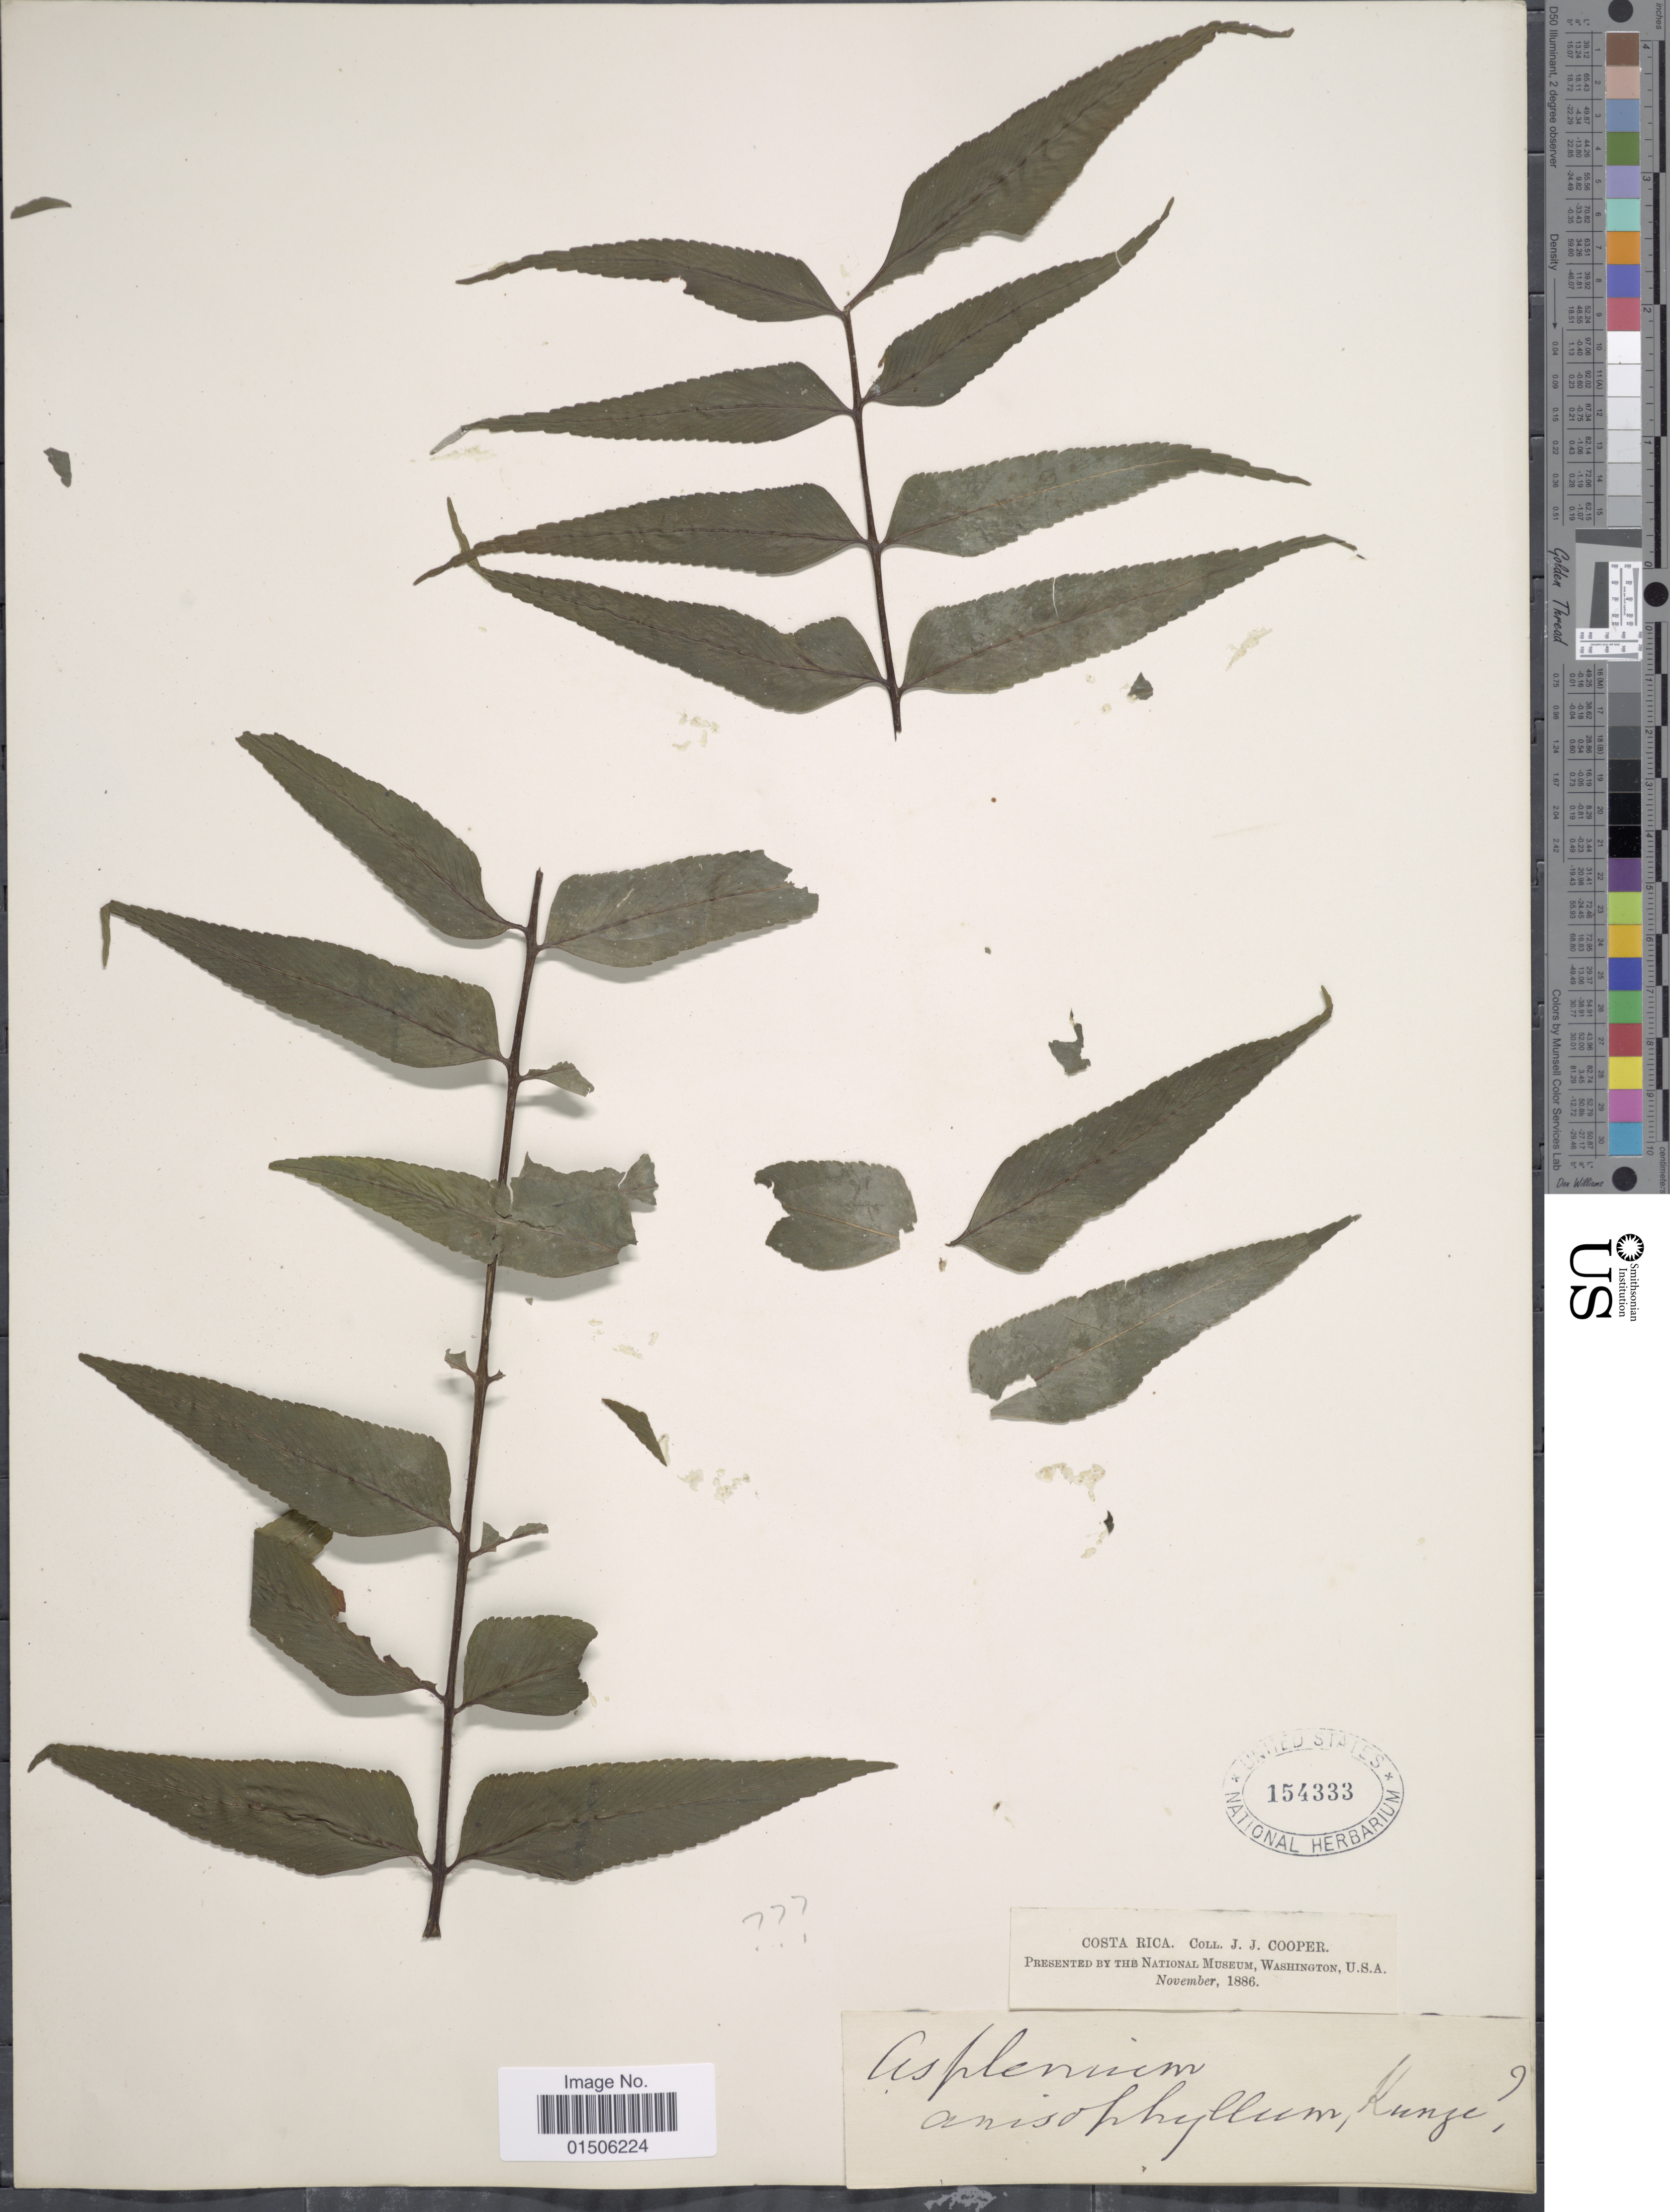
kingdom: Plantae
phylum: Tracheophyta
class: Polypodiopsida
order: Polypodiales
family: Aspleniaceae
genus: Asplenium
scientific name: Asplenium feei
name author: Kunze ex Fée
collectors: J. J. Cooper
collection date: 1886-11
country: Costa Rica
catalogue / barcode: US 154333